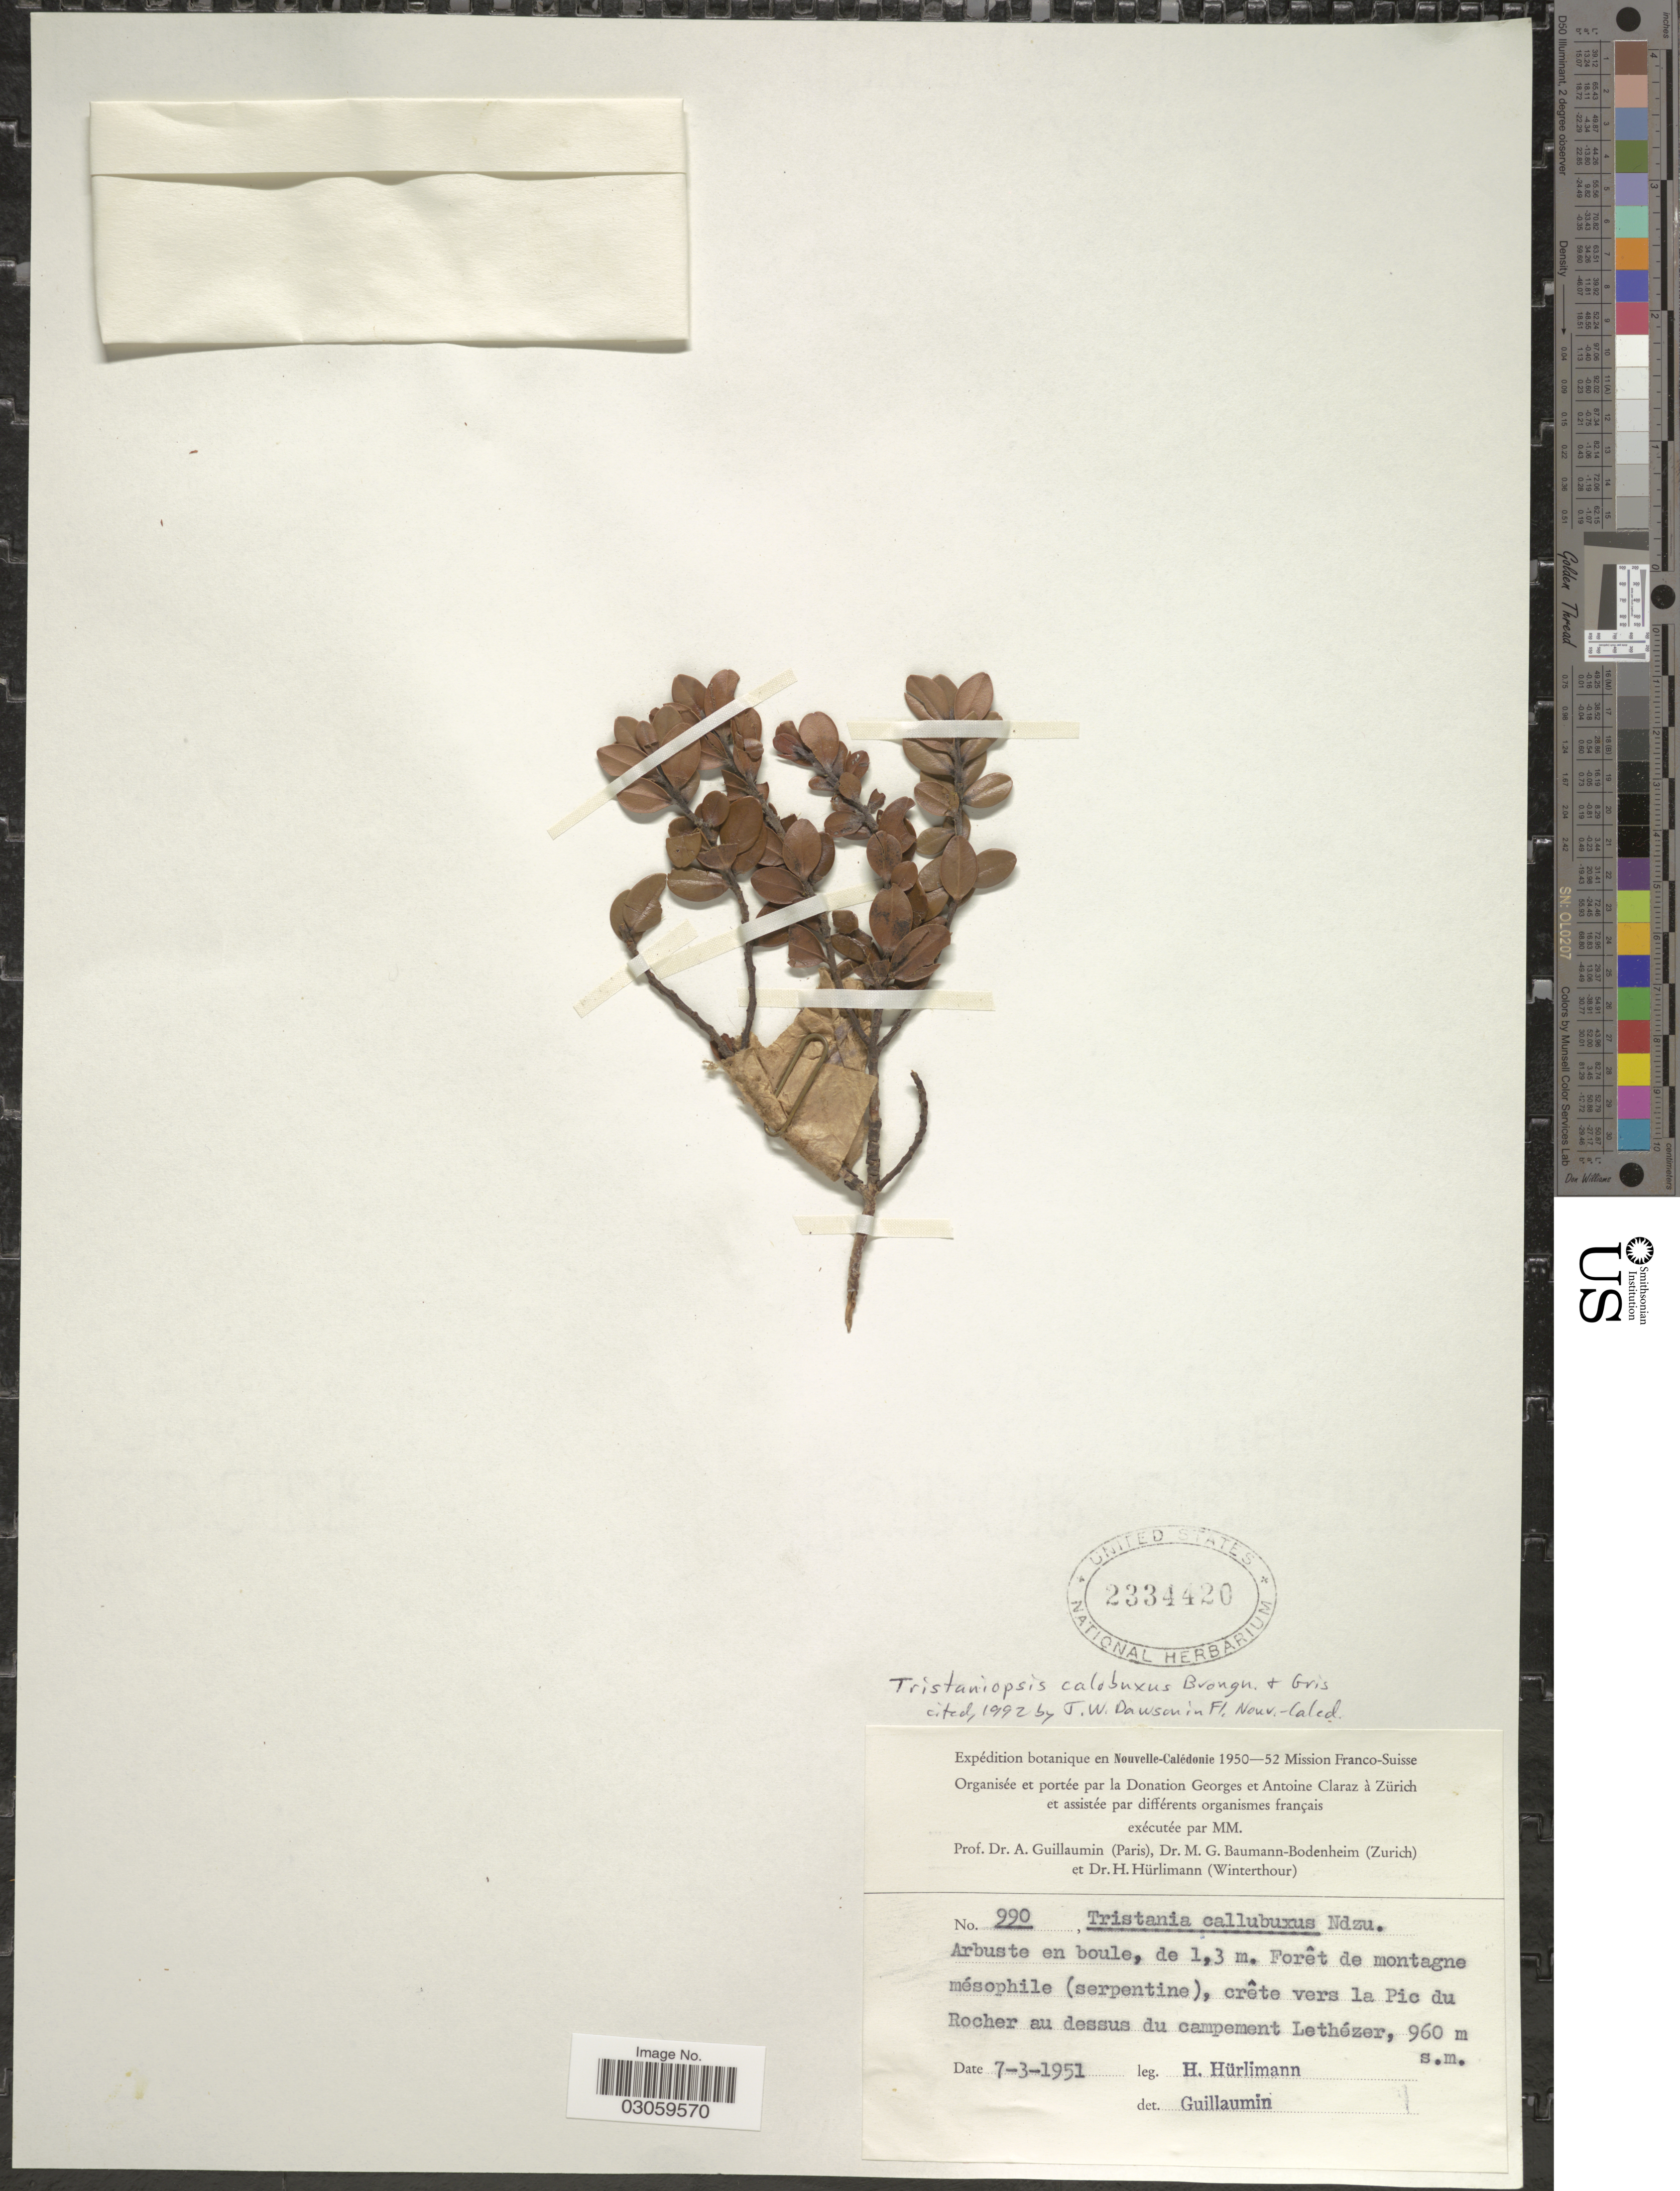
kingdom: Plantae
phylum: Tracheophyta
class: Magnoliopsida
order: Myrtales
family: Myrtaceae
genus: Tristaniopsis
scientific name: Tristaniopsis callobuxus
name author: Brongn. & Gris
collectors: H. Hürlimann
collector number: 990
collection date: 1951-03-07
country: New Caledonia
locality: Nouvelle-Calédonie. Forêt de montagne mésophile (serpentine), crête vers la Pic du Rocher au dessus du campement Lethézer.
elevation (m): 960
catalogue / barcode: US 2334420